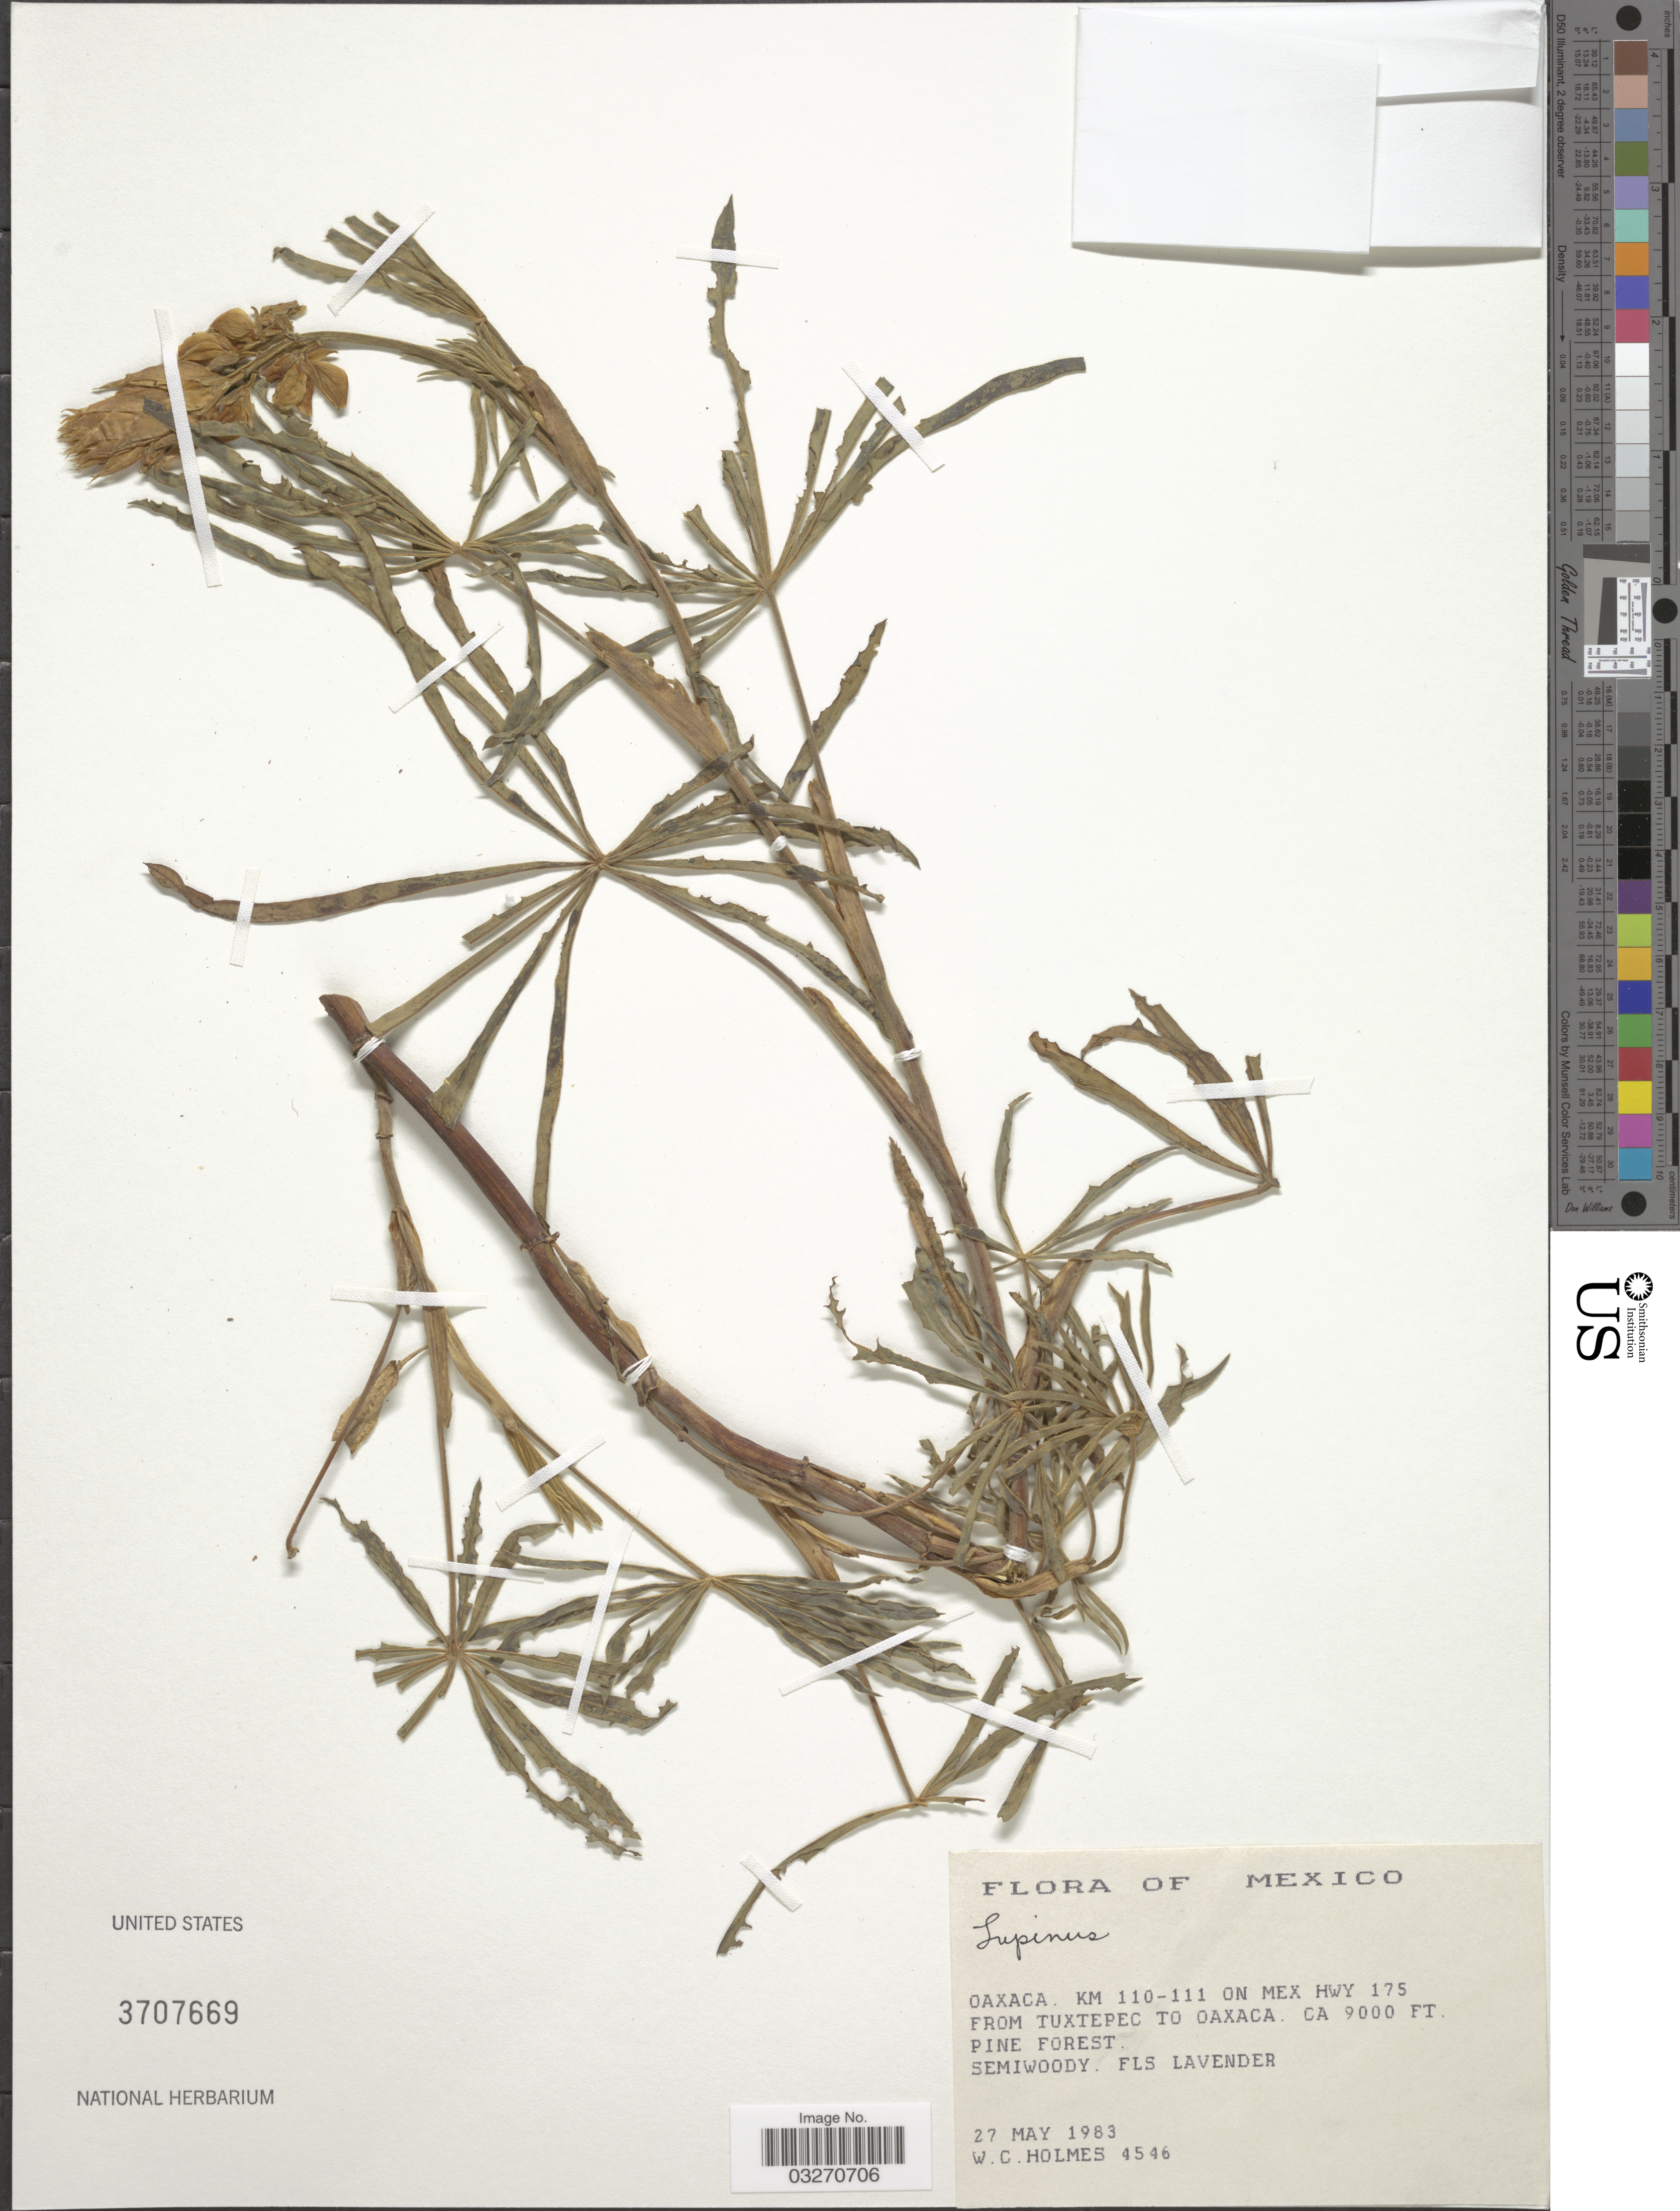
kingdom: Plantae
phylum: Tracheophyta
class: Magnoliopsida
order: Fabales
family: Fabaceae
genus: Lupinus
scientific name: Lupinus sp.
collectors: W. Holmes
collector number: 4546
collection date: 1983-05-27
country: Mexico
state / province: Oaxaca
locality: Km 110-111 on Mex Hwy 175 from Tuxtepec to Oaxaca.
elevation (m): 2743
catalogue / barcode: US 3707669